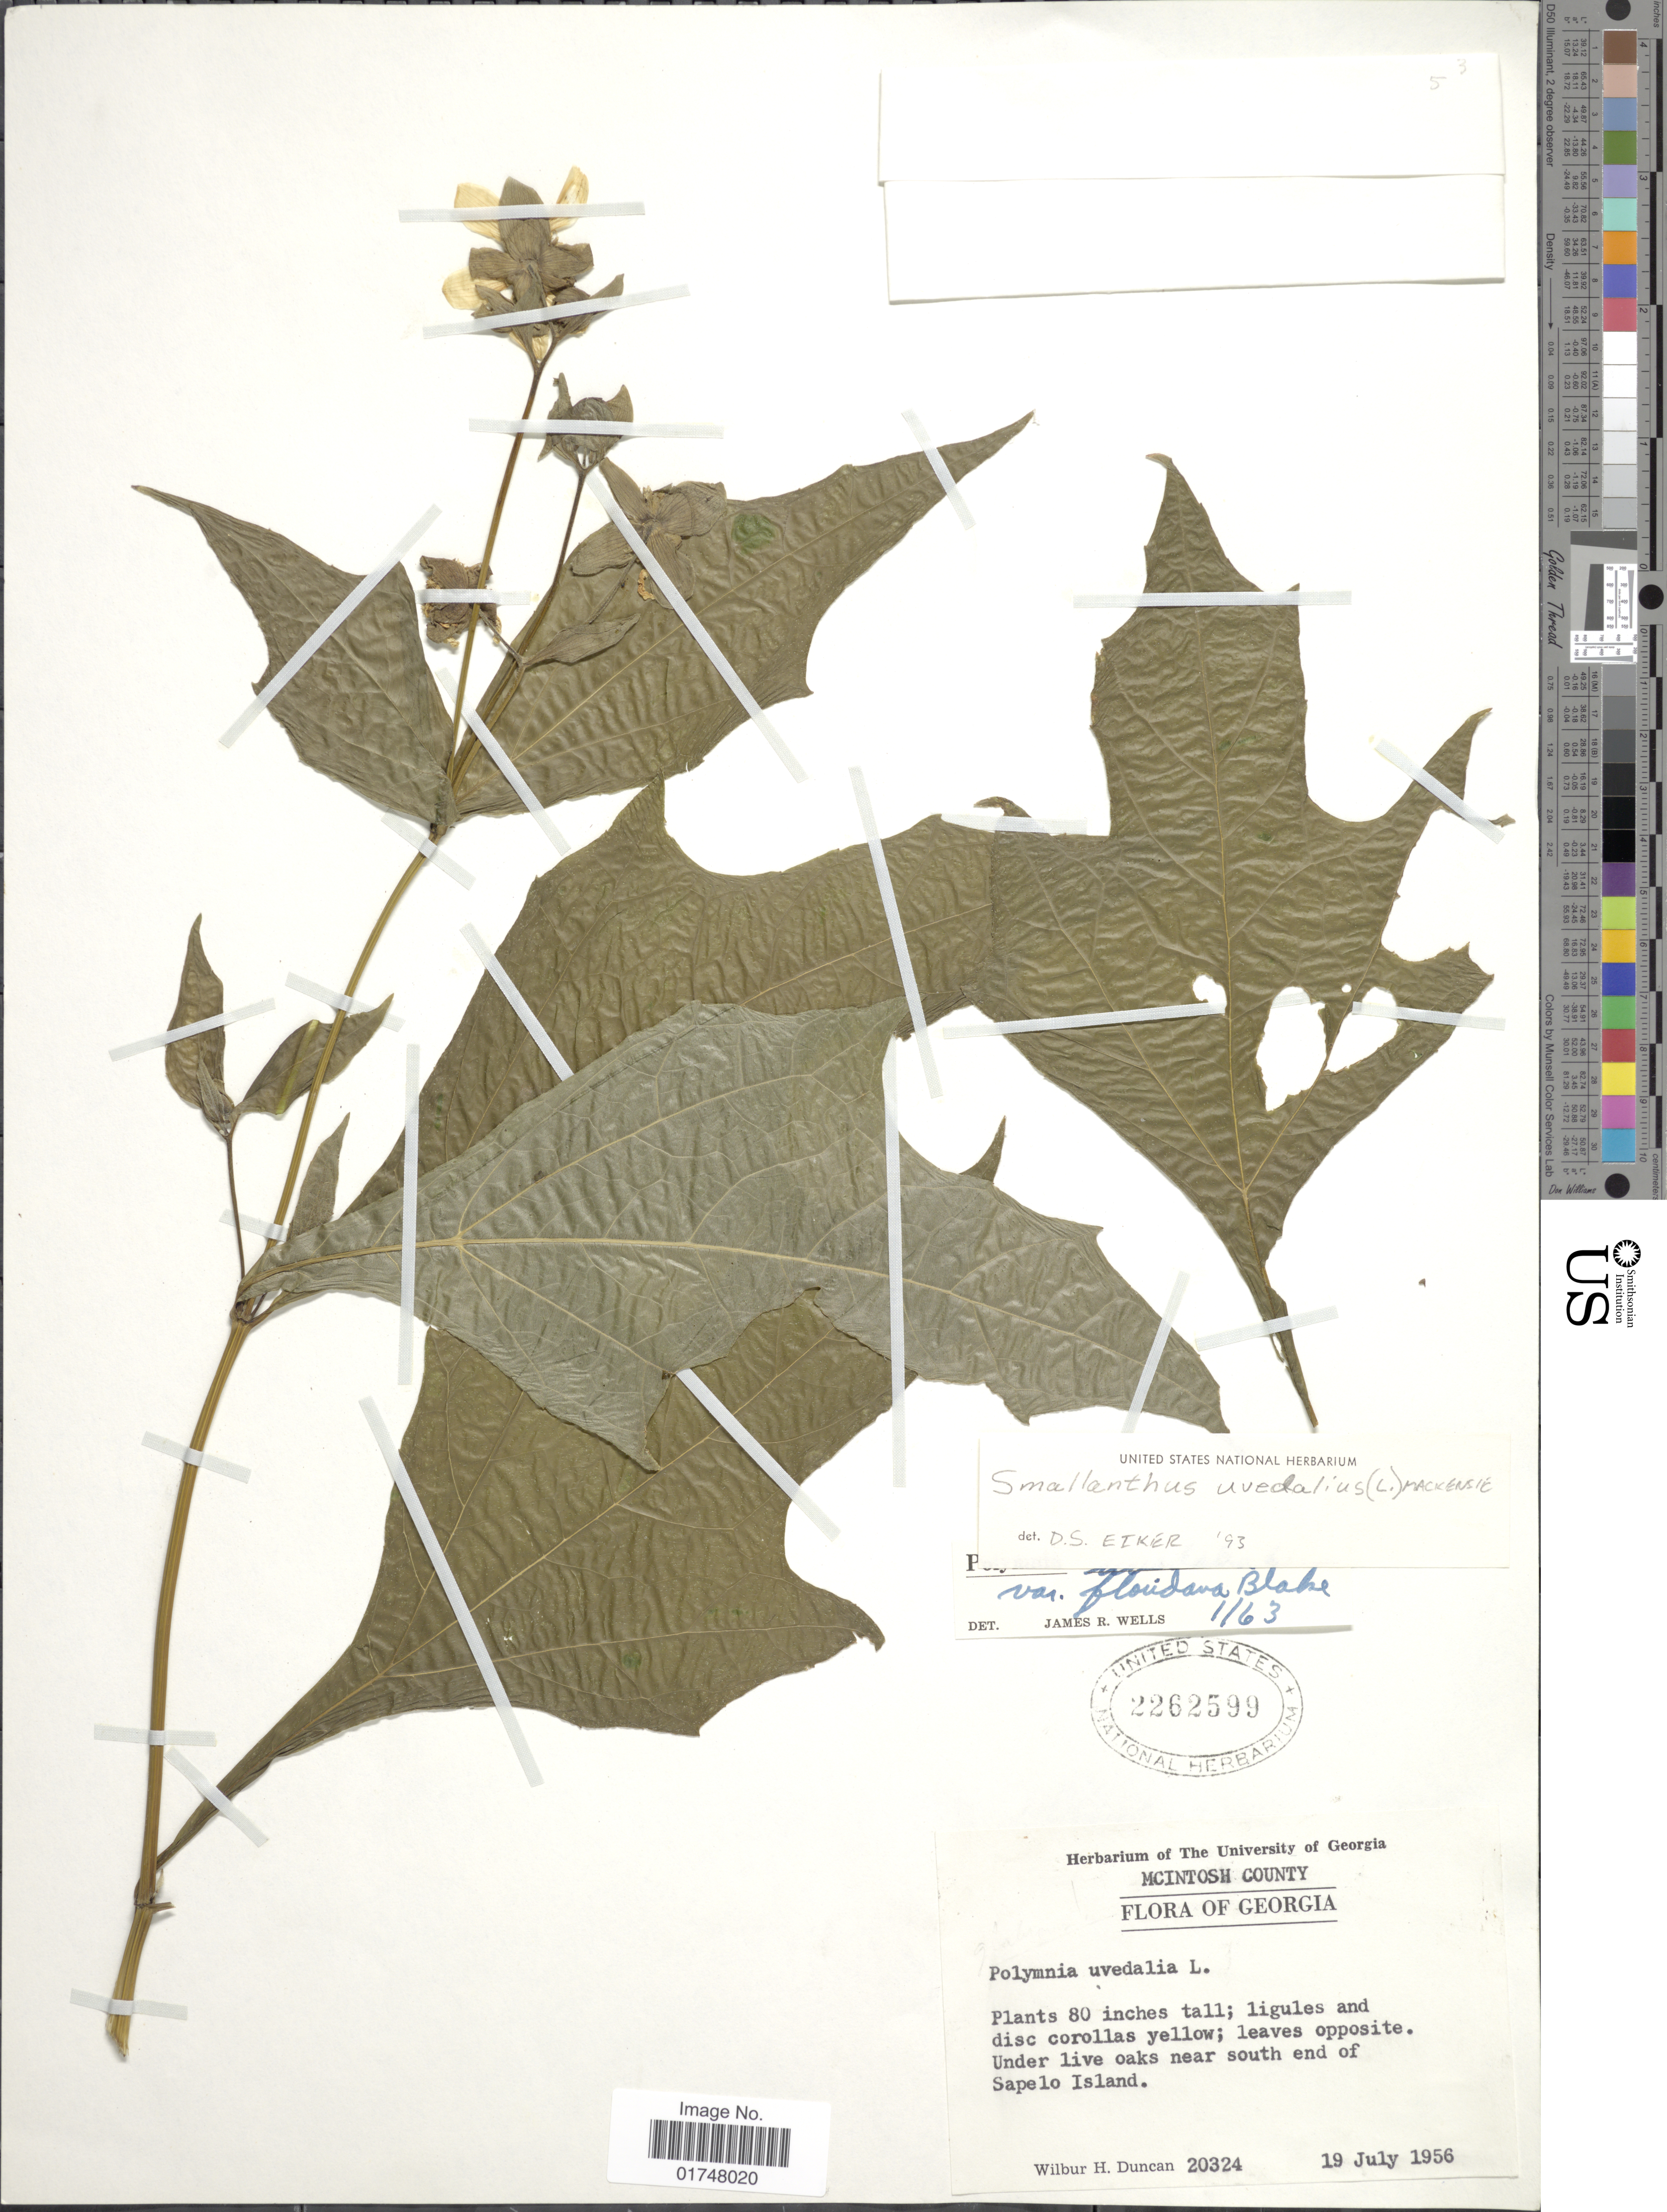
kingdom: Plantae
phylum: Tracheophyta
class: Magnoliopsida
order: Asterales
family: Asteraceae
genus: Smallanthus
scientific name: Smallanthus uvedalia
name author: (L.) Mack. ex Mack.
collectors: W. H. Duncan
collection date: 1956-07-19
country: United States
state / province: Georgia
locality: McIntosh County. Under live oaks near south end of Sapelo Island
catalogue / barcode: US 2262599